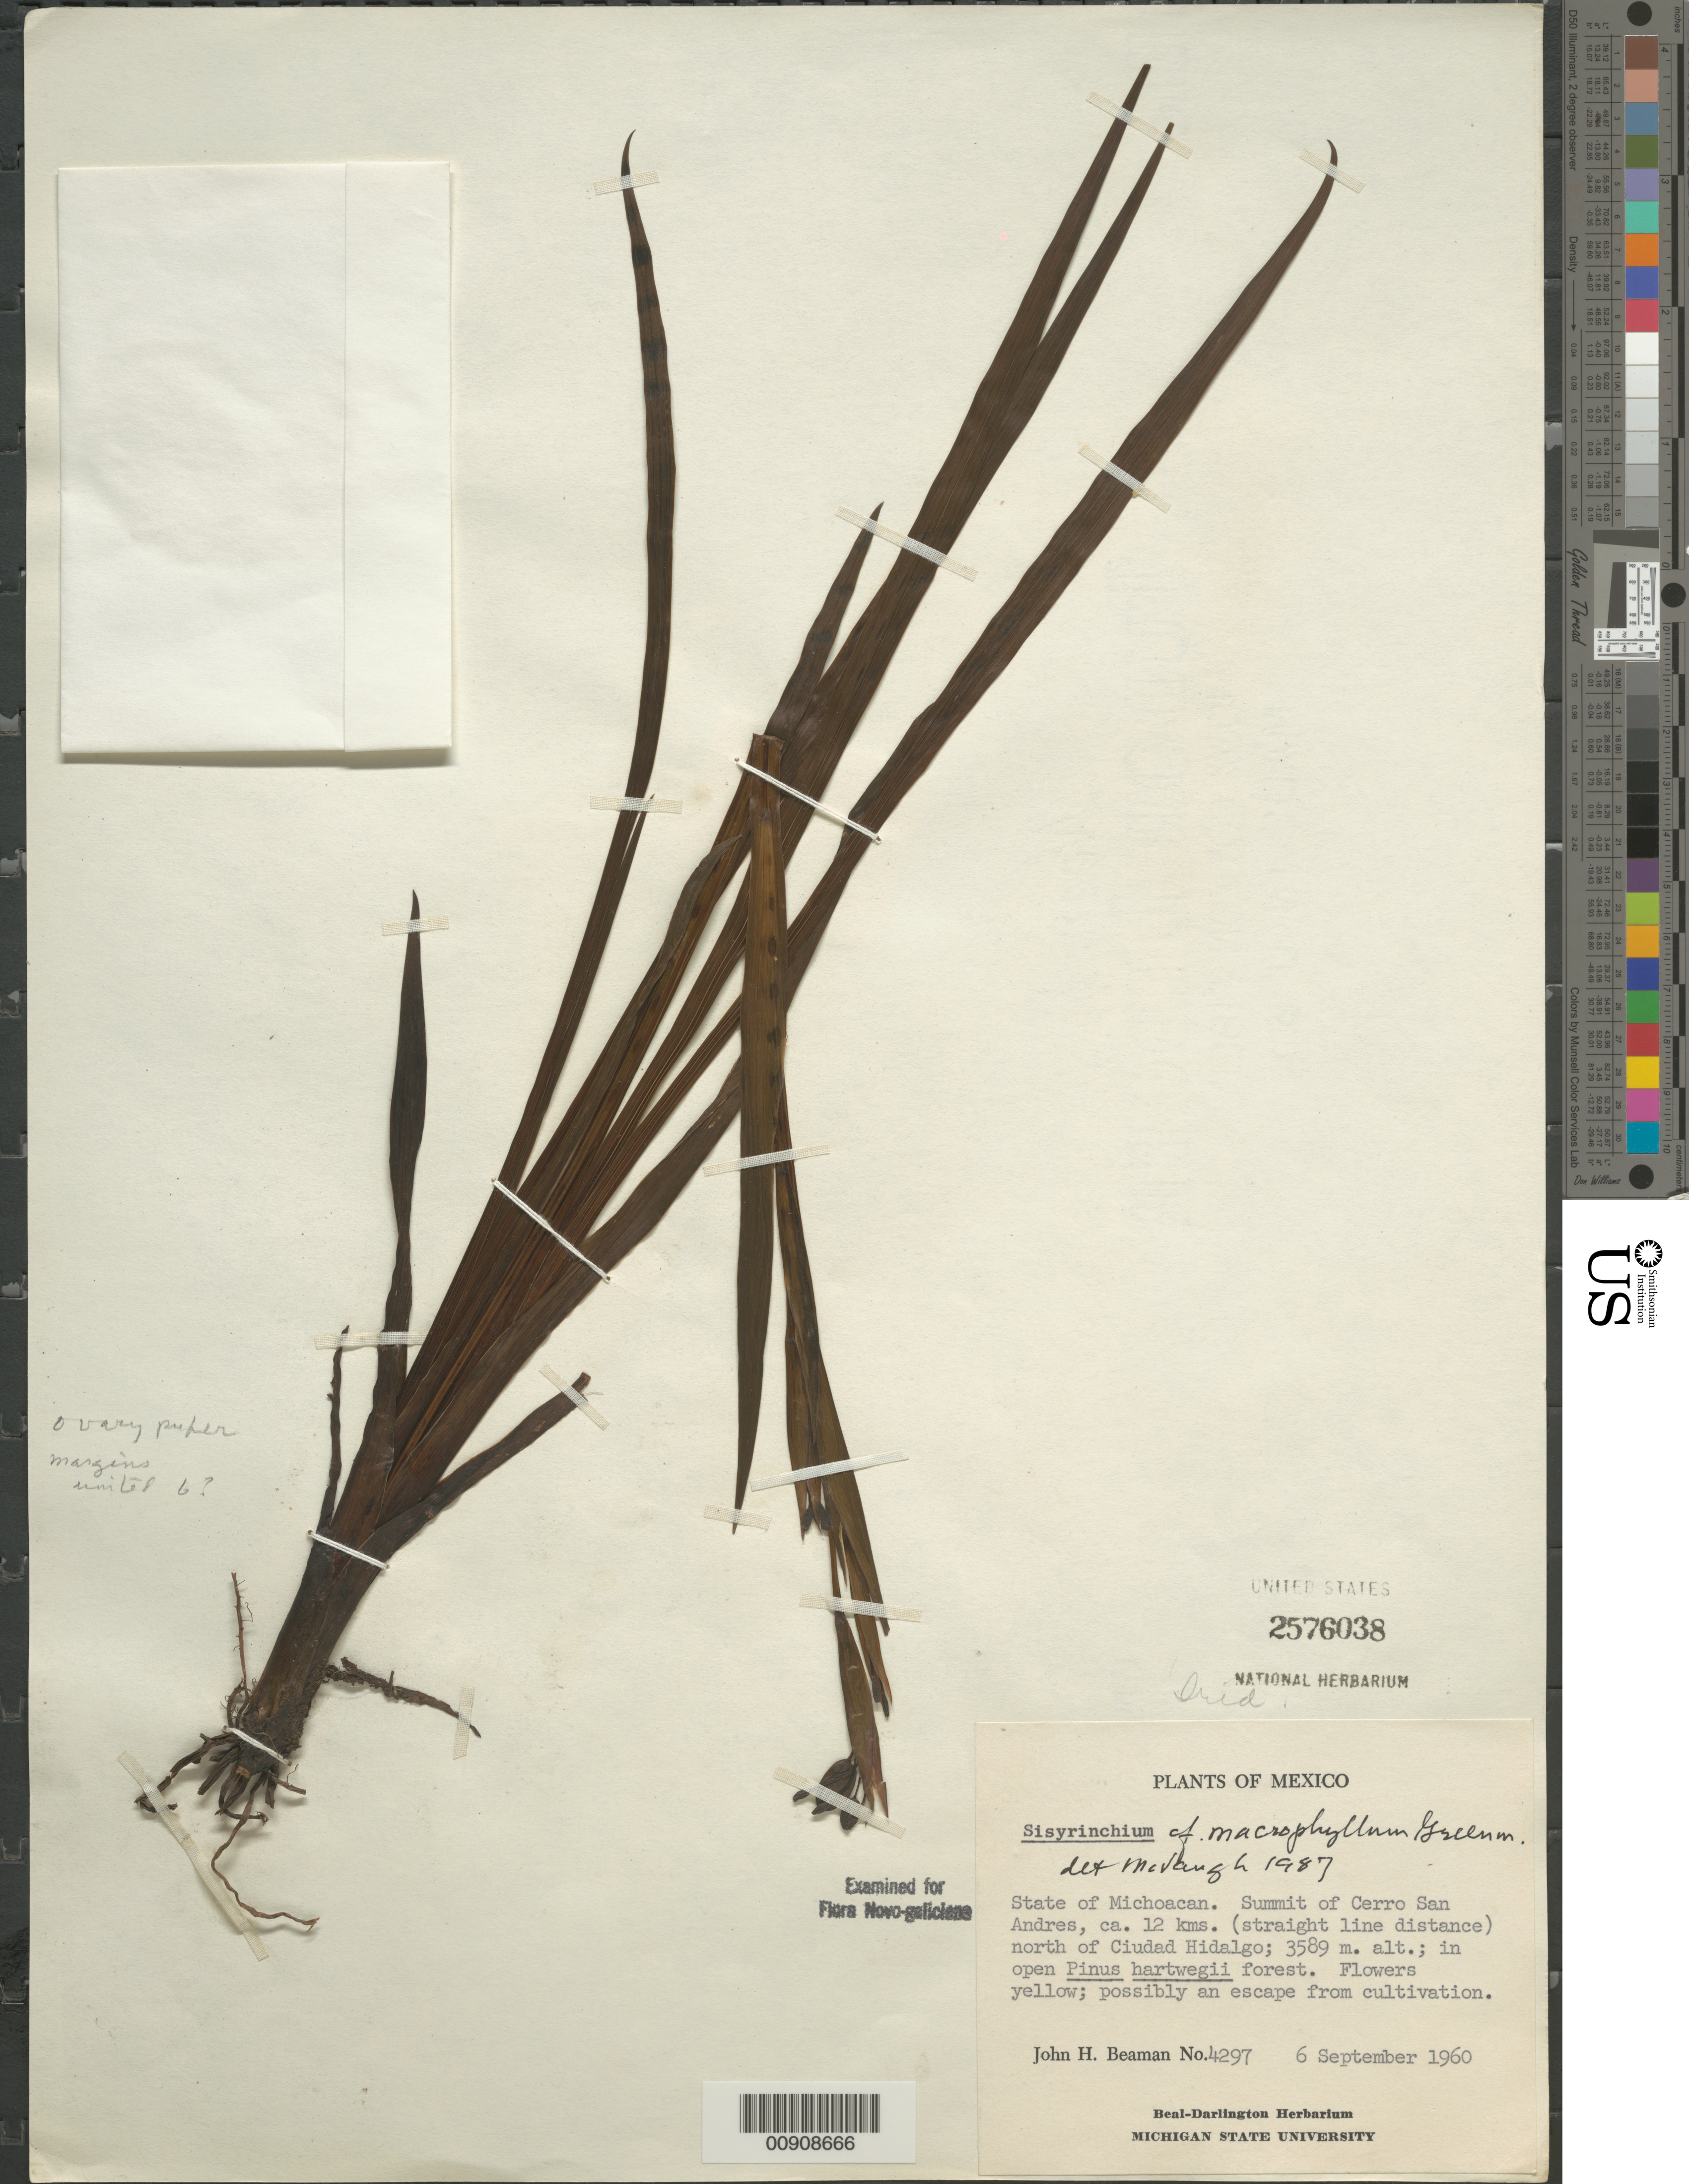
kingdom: Plantae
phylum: Tracheophyta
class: Liliopsida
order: Asparagales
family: Iridaceae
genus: Sisyrinchium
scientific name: Sisyrinchium macrophyllum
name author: Greenm.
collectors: J. H. Beaman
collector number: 4297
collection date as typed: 06 Sep 1960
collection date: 1960-09-06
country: Mexico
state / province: Michoacán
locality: State of Michoacán. Summit of Cerro San Andres, ca. 12 kms. (straight line distance) north of Ciudad Hidalgo.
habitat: In open Pinus hartwegii forest.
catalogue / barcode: US 2576038